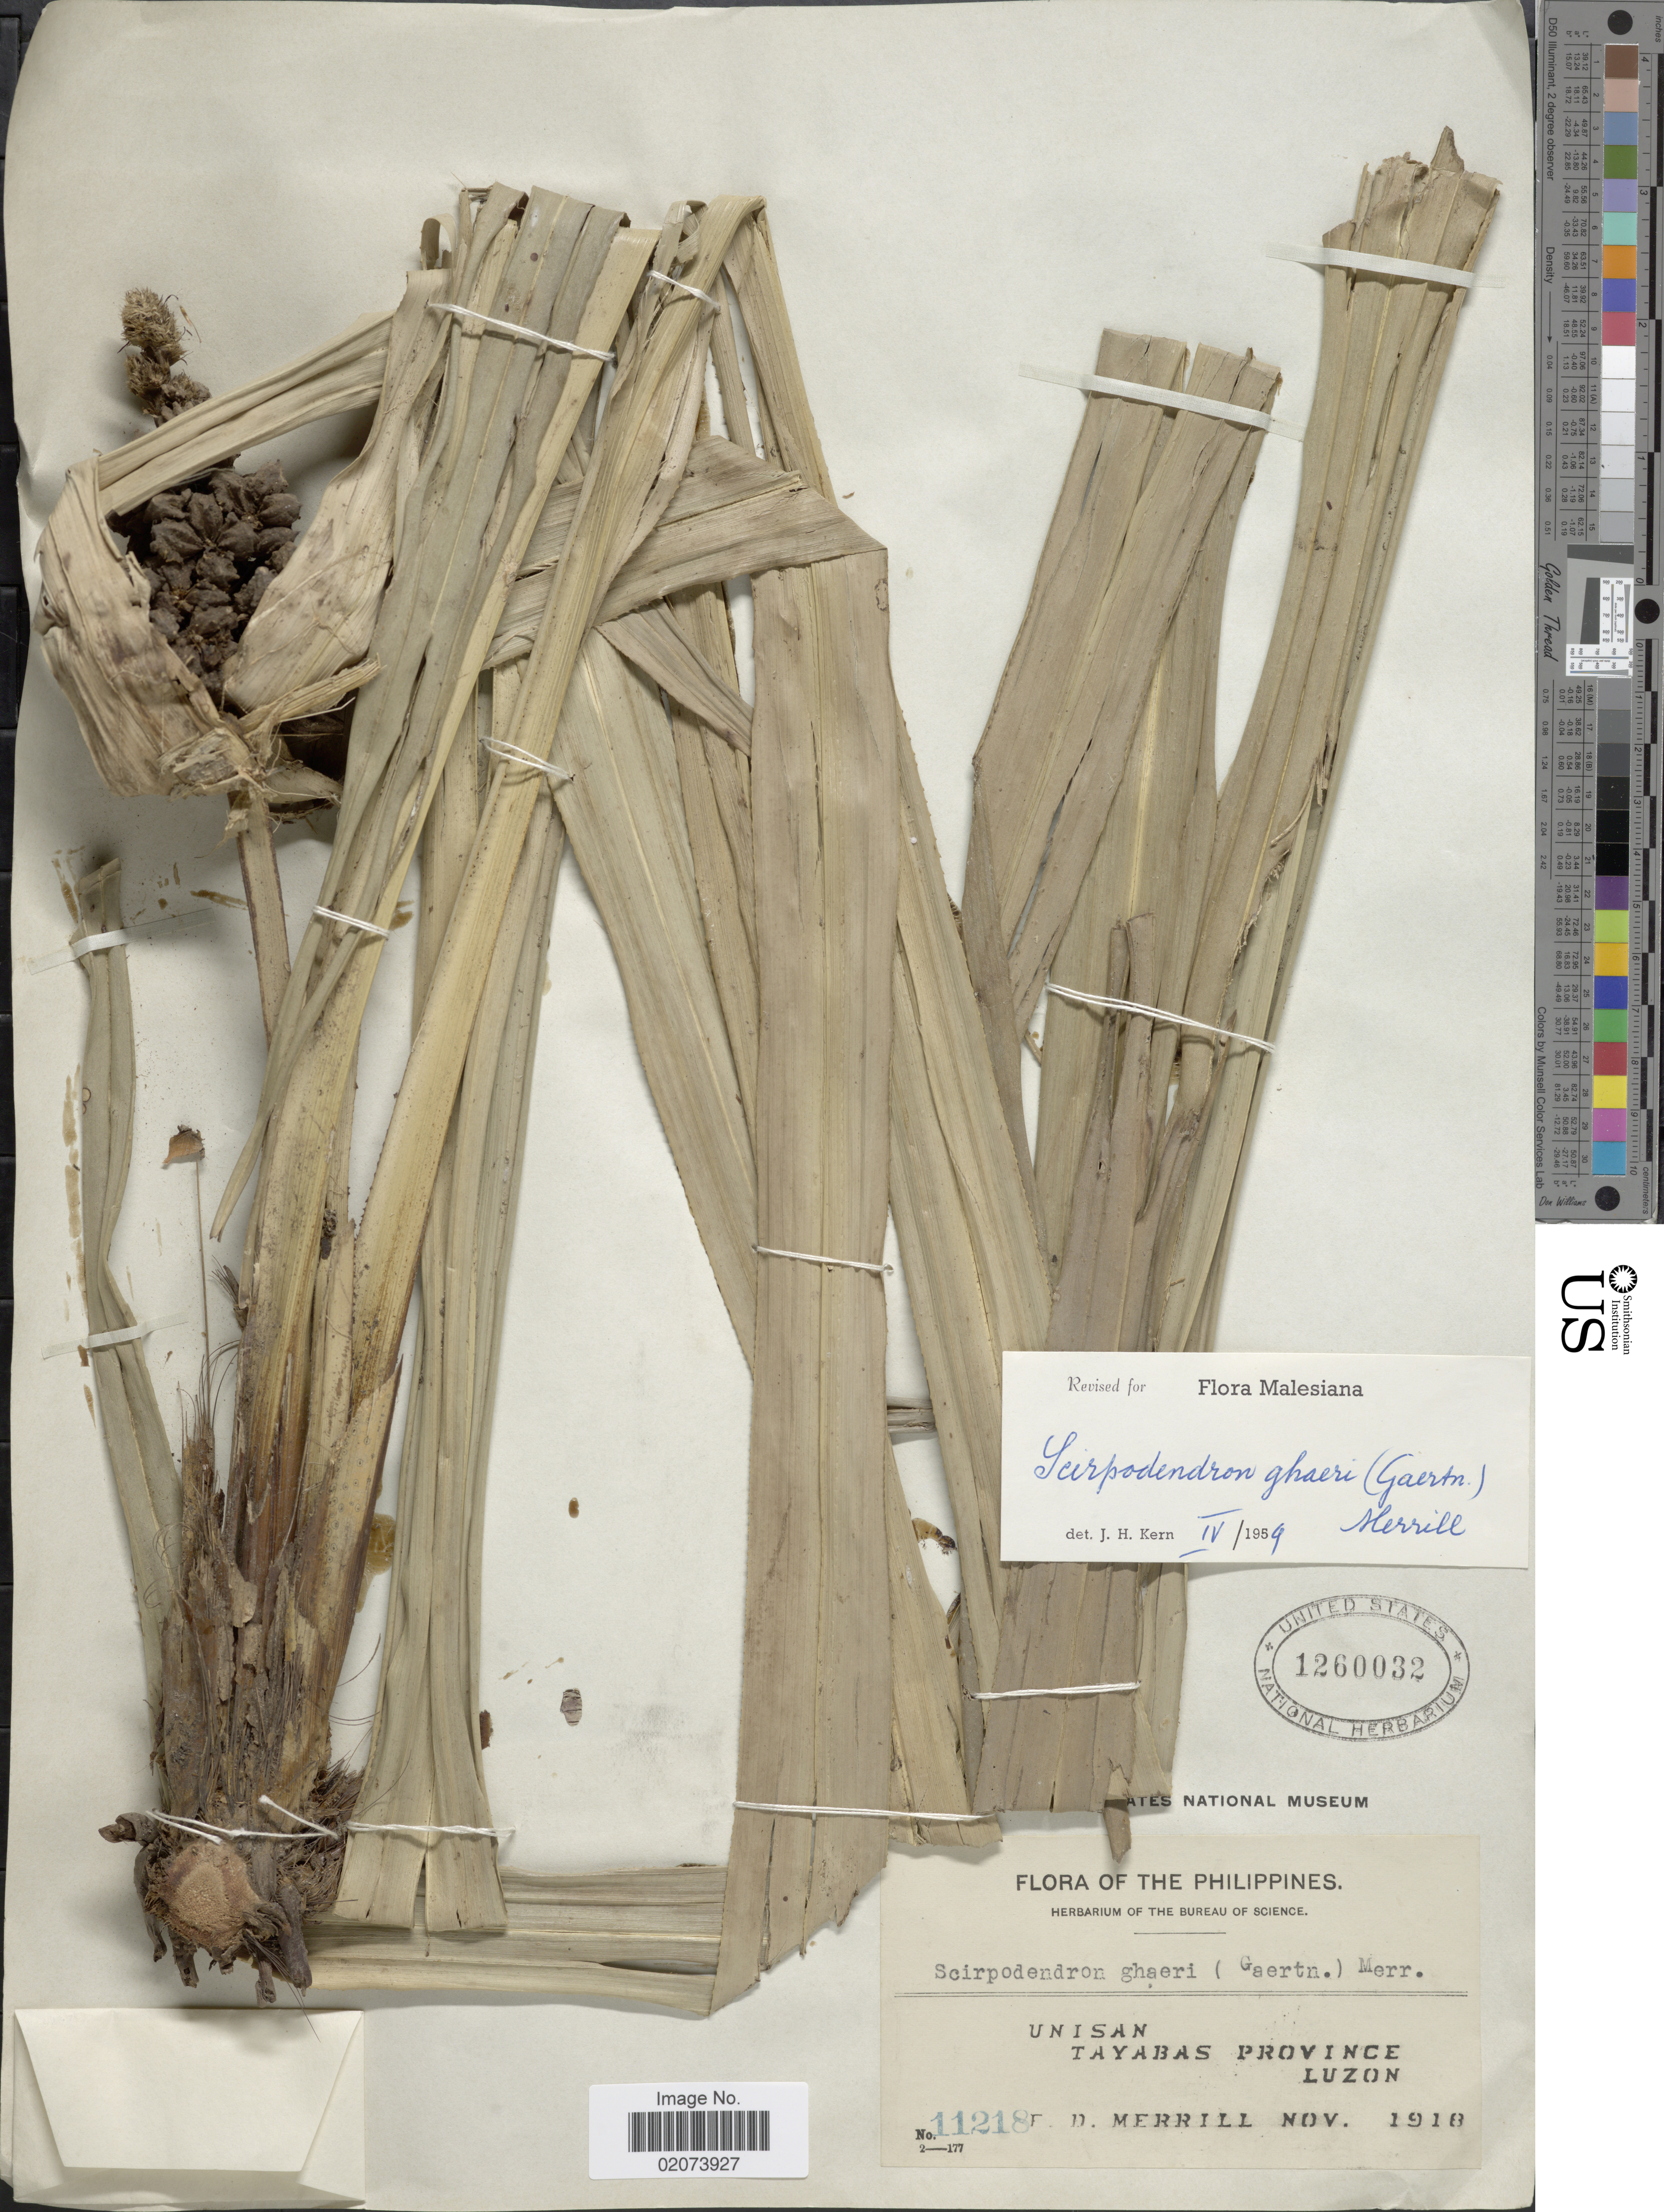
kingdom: Plantae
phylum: Tracheophyta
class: Liliopsida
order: Poales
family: Cyperaceae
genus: Scirpodendron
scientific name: Scirpodendron ghaeri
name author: (Gaertn.) Merr.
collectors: E. D. Merrill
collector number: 11218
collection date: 1918-11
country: Philippines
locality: Unisan, Tayabas Province, Luzon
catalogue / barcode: US 1260032